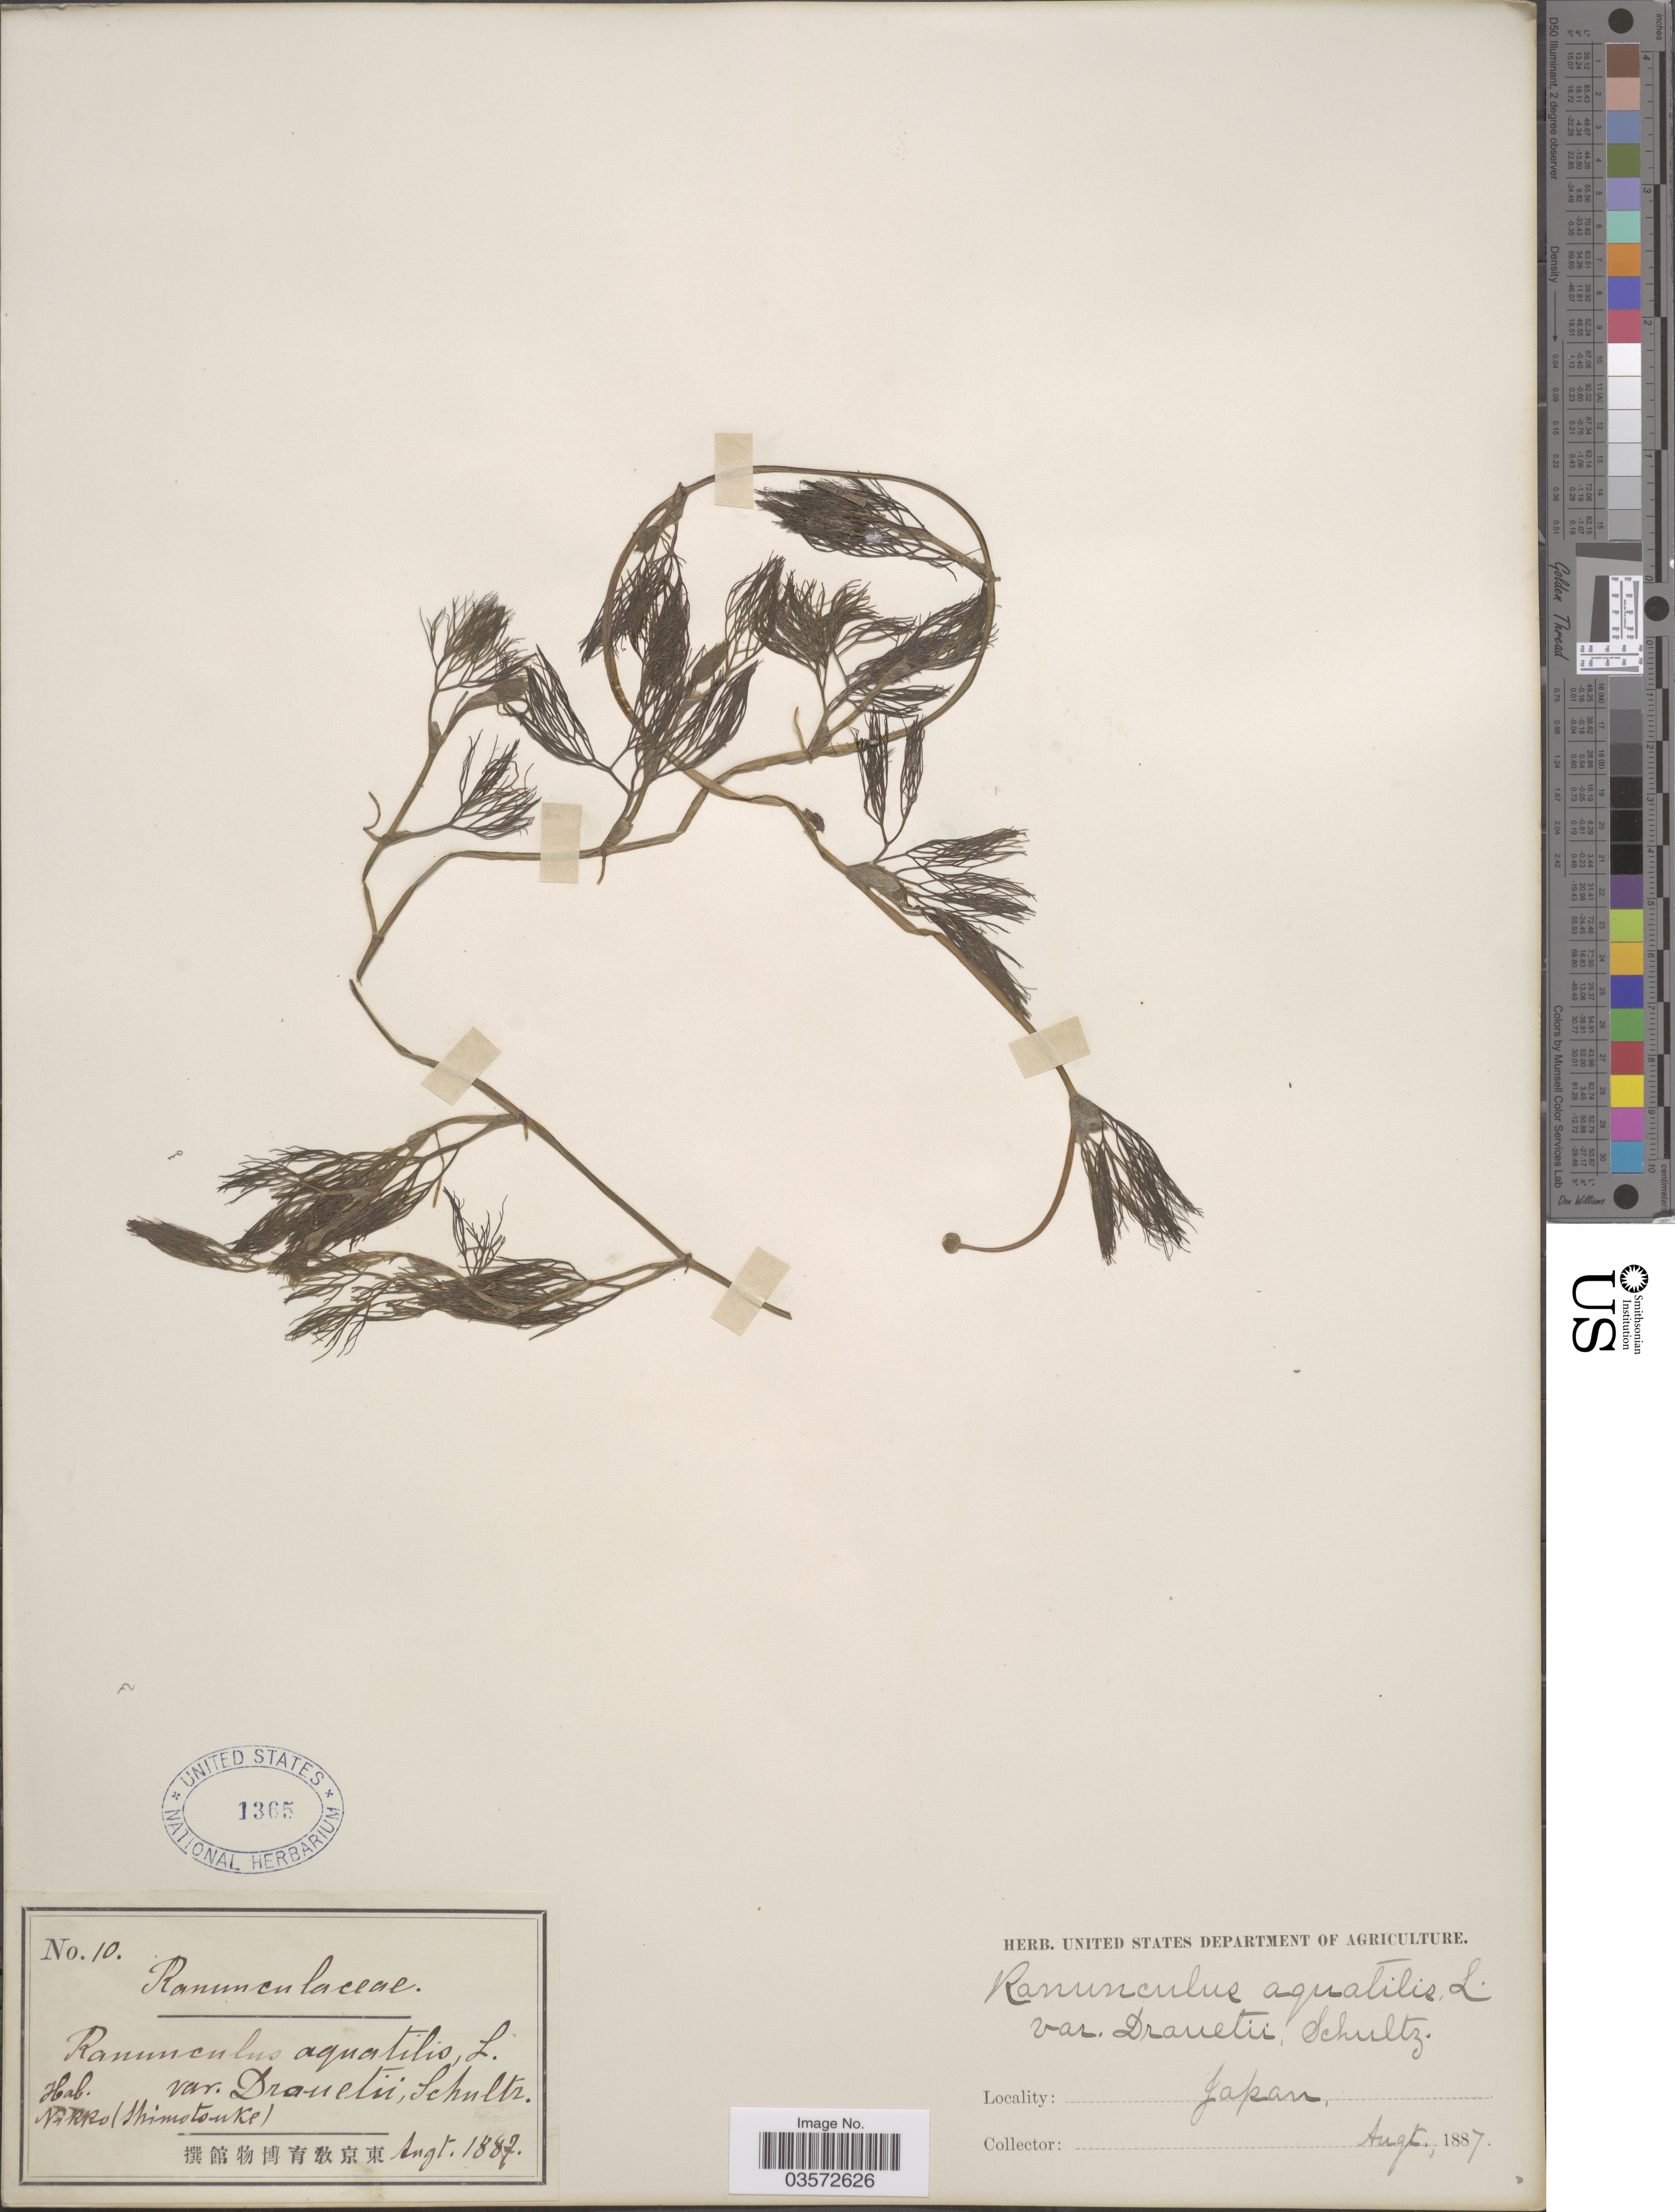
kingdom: Plantae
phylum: Tracheophyta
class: Magnoliopsida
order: Ranunculales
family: Ranunculaceae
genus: Ranunculus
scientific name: Ranunculus flaccidus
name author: Hook. f. & Thomson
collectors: D. Schultz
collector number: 10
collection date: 1887-08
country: Japan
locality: Nikko (Shimotsuke).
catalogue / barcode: US 1365